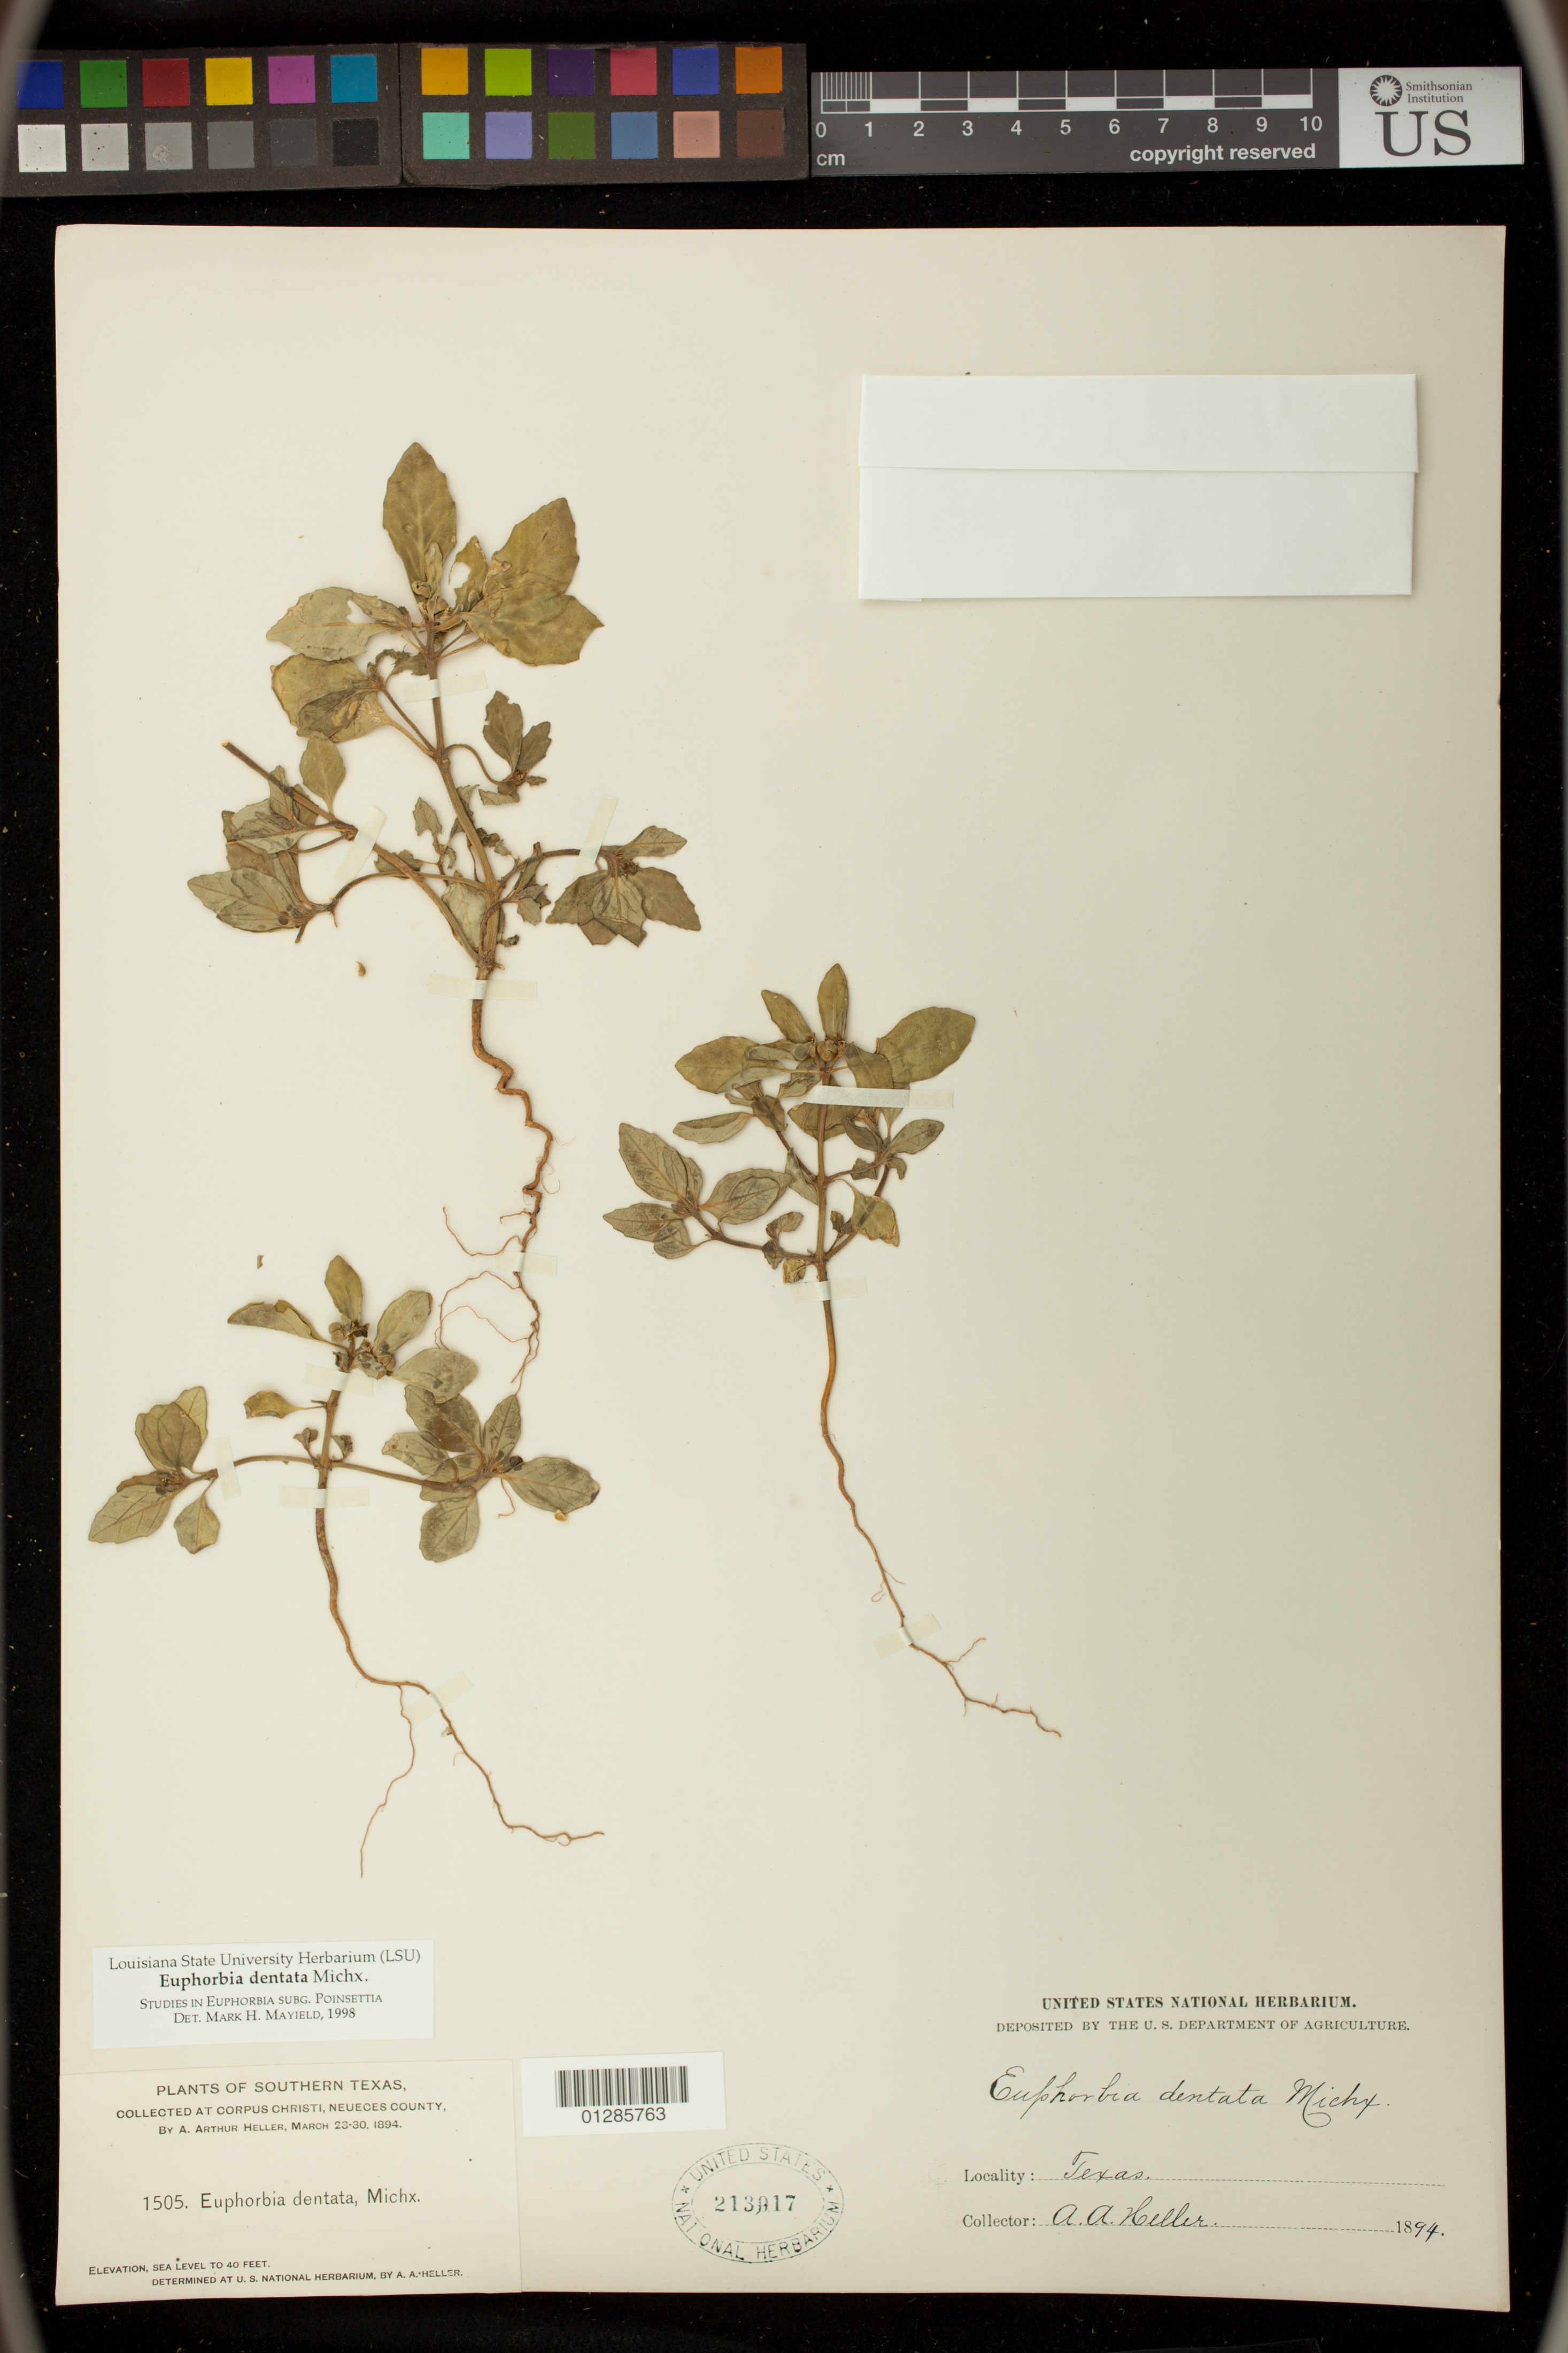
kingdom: Plantae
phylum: Tracheophyta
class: Magnoliopsida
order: Malpighiales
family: Euphorbiaceae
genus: Euphorbia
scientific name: Euphorbia dentata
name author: Michx.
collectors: A. A. Heller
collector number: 1505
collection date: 1894-03-23/1894-03-30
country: United States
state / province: Texas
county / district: Neueces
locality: Corpus Christi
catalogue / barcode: US 213917